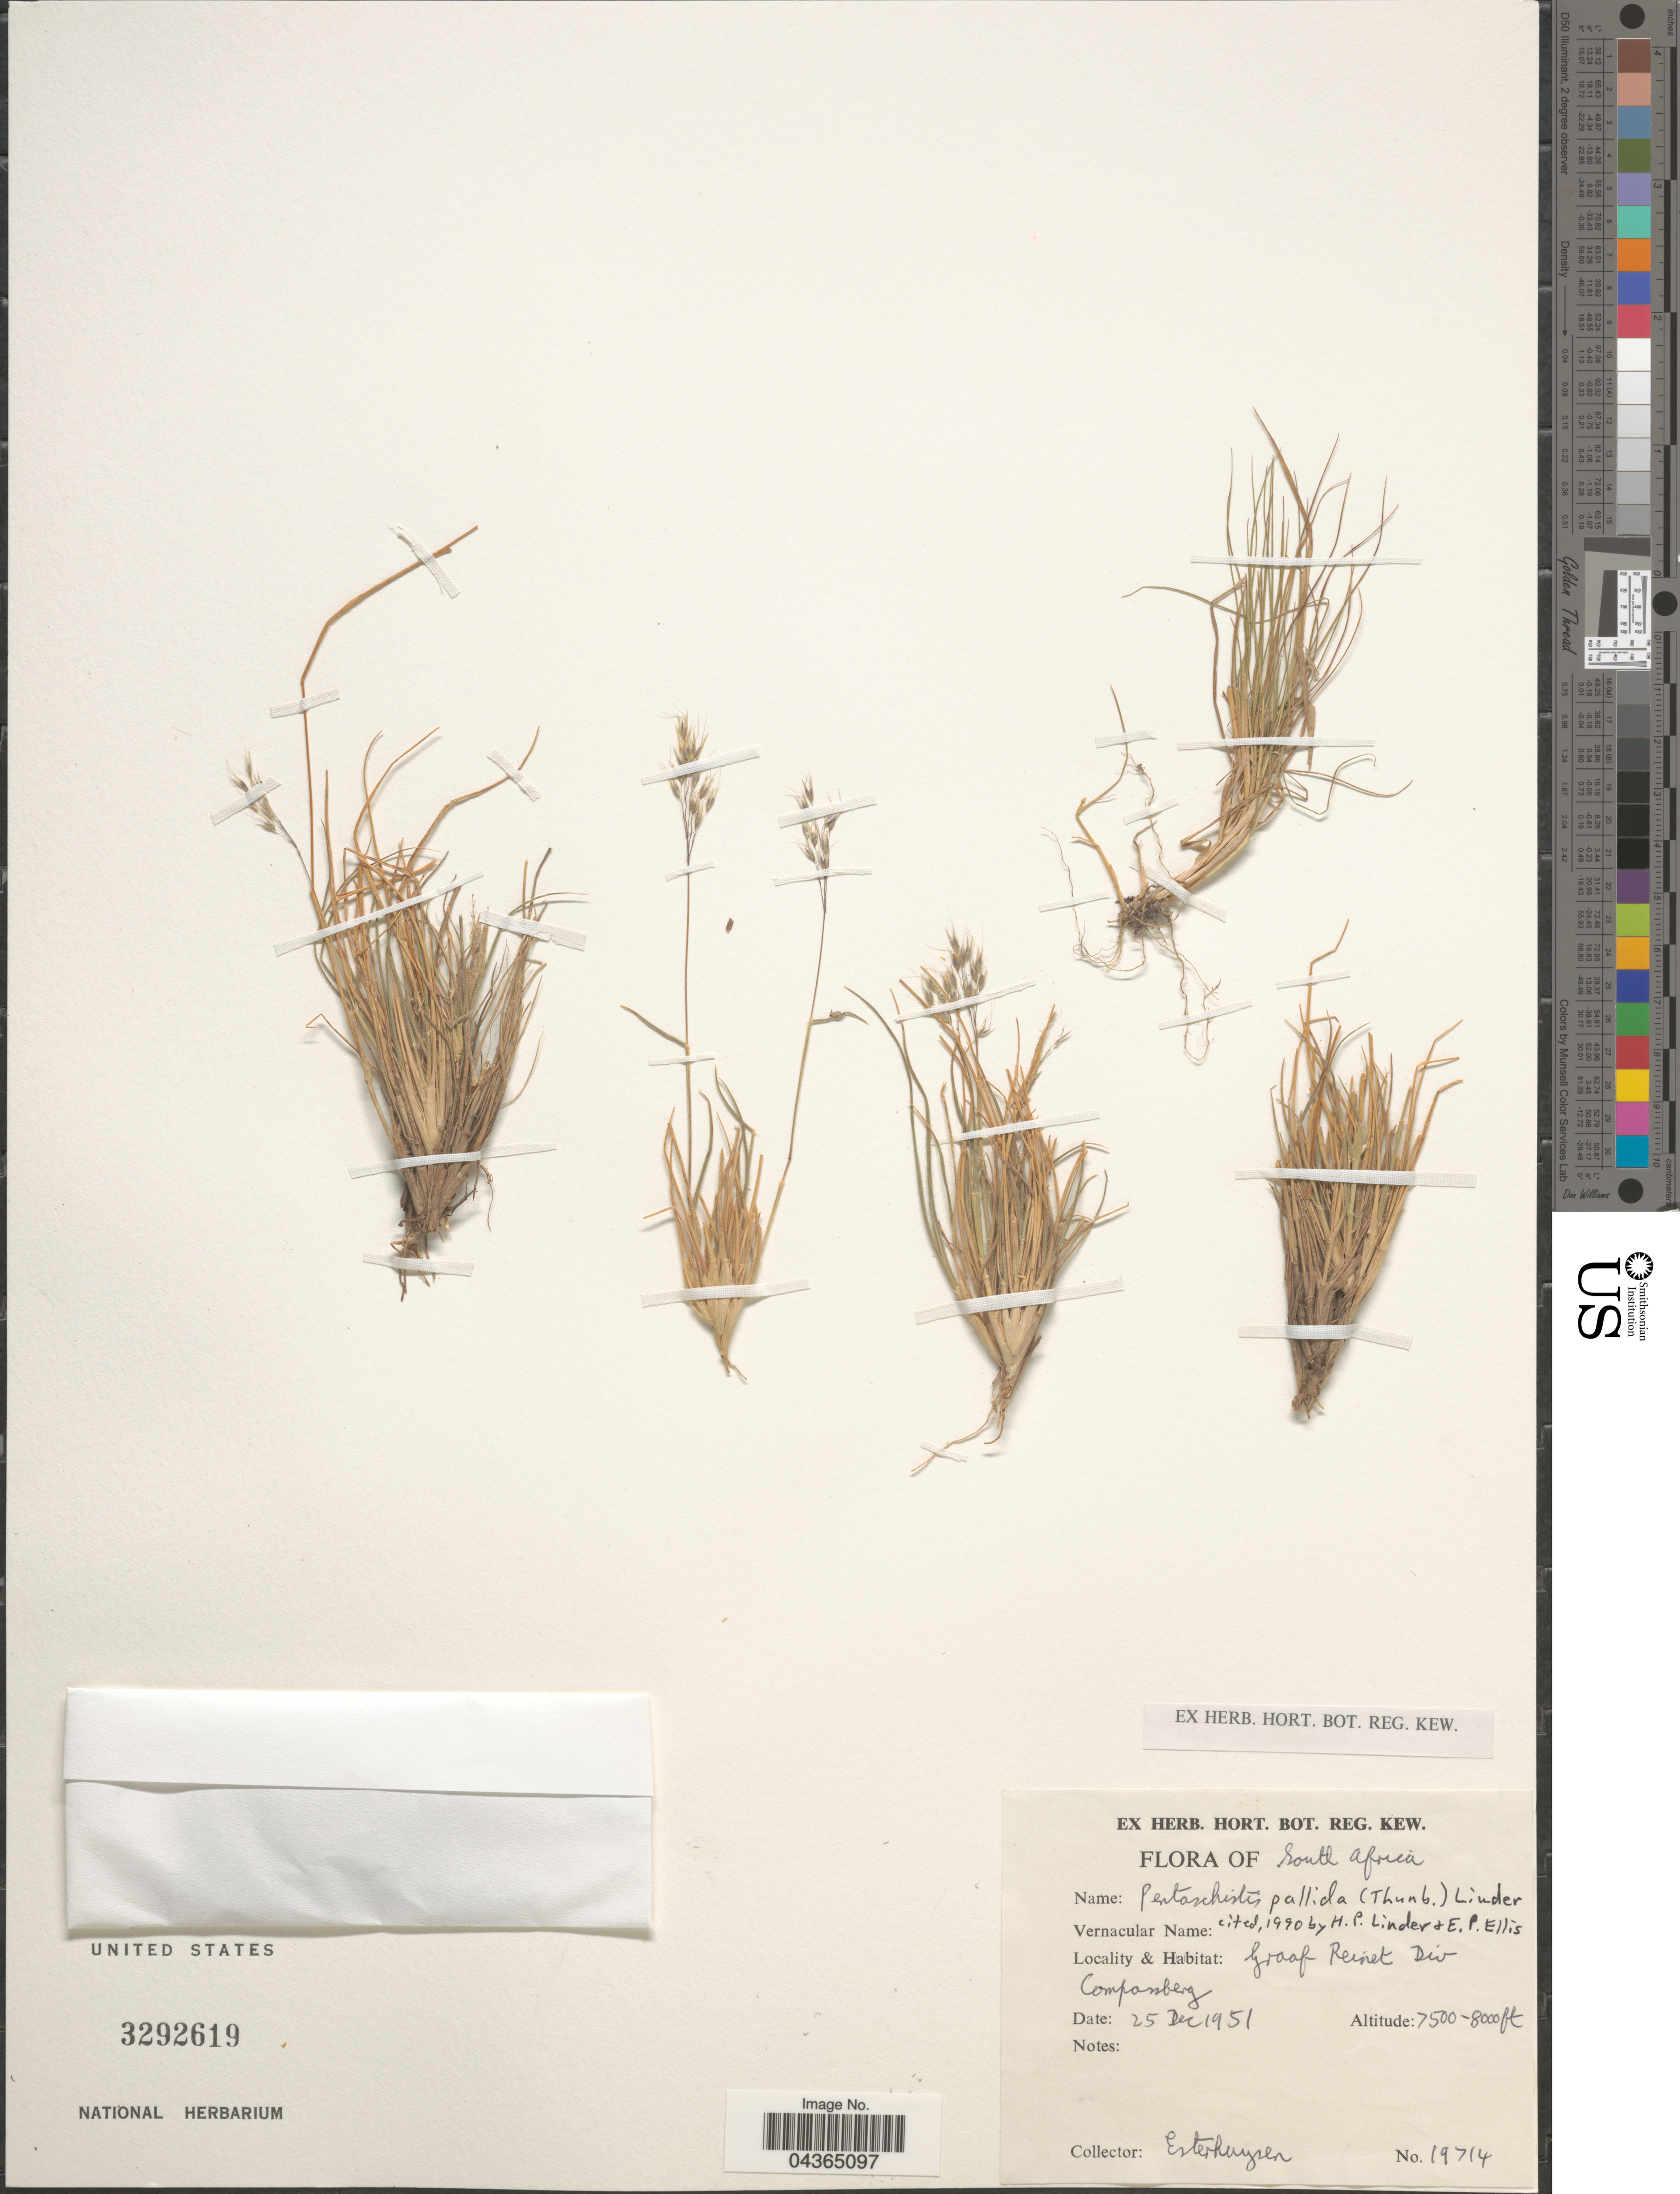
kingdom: Plantae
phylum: Tracheophyta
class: Liliopsida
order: Poales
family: Poaceae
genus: Pentameris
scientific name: Pentameris pallida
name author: (Thunb.) Galley & H.P. Linder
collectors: E. E. Esterhuysen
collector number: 19714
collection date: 1951-12-25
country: South Africa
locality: Graaf Reinet Div Compassberg.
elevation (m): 2286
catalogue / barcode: US 3292619